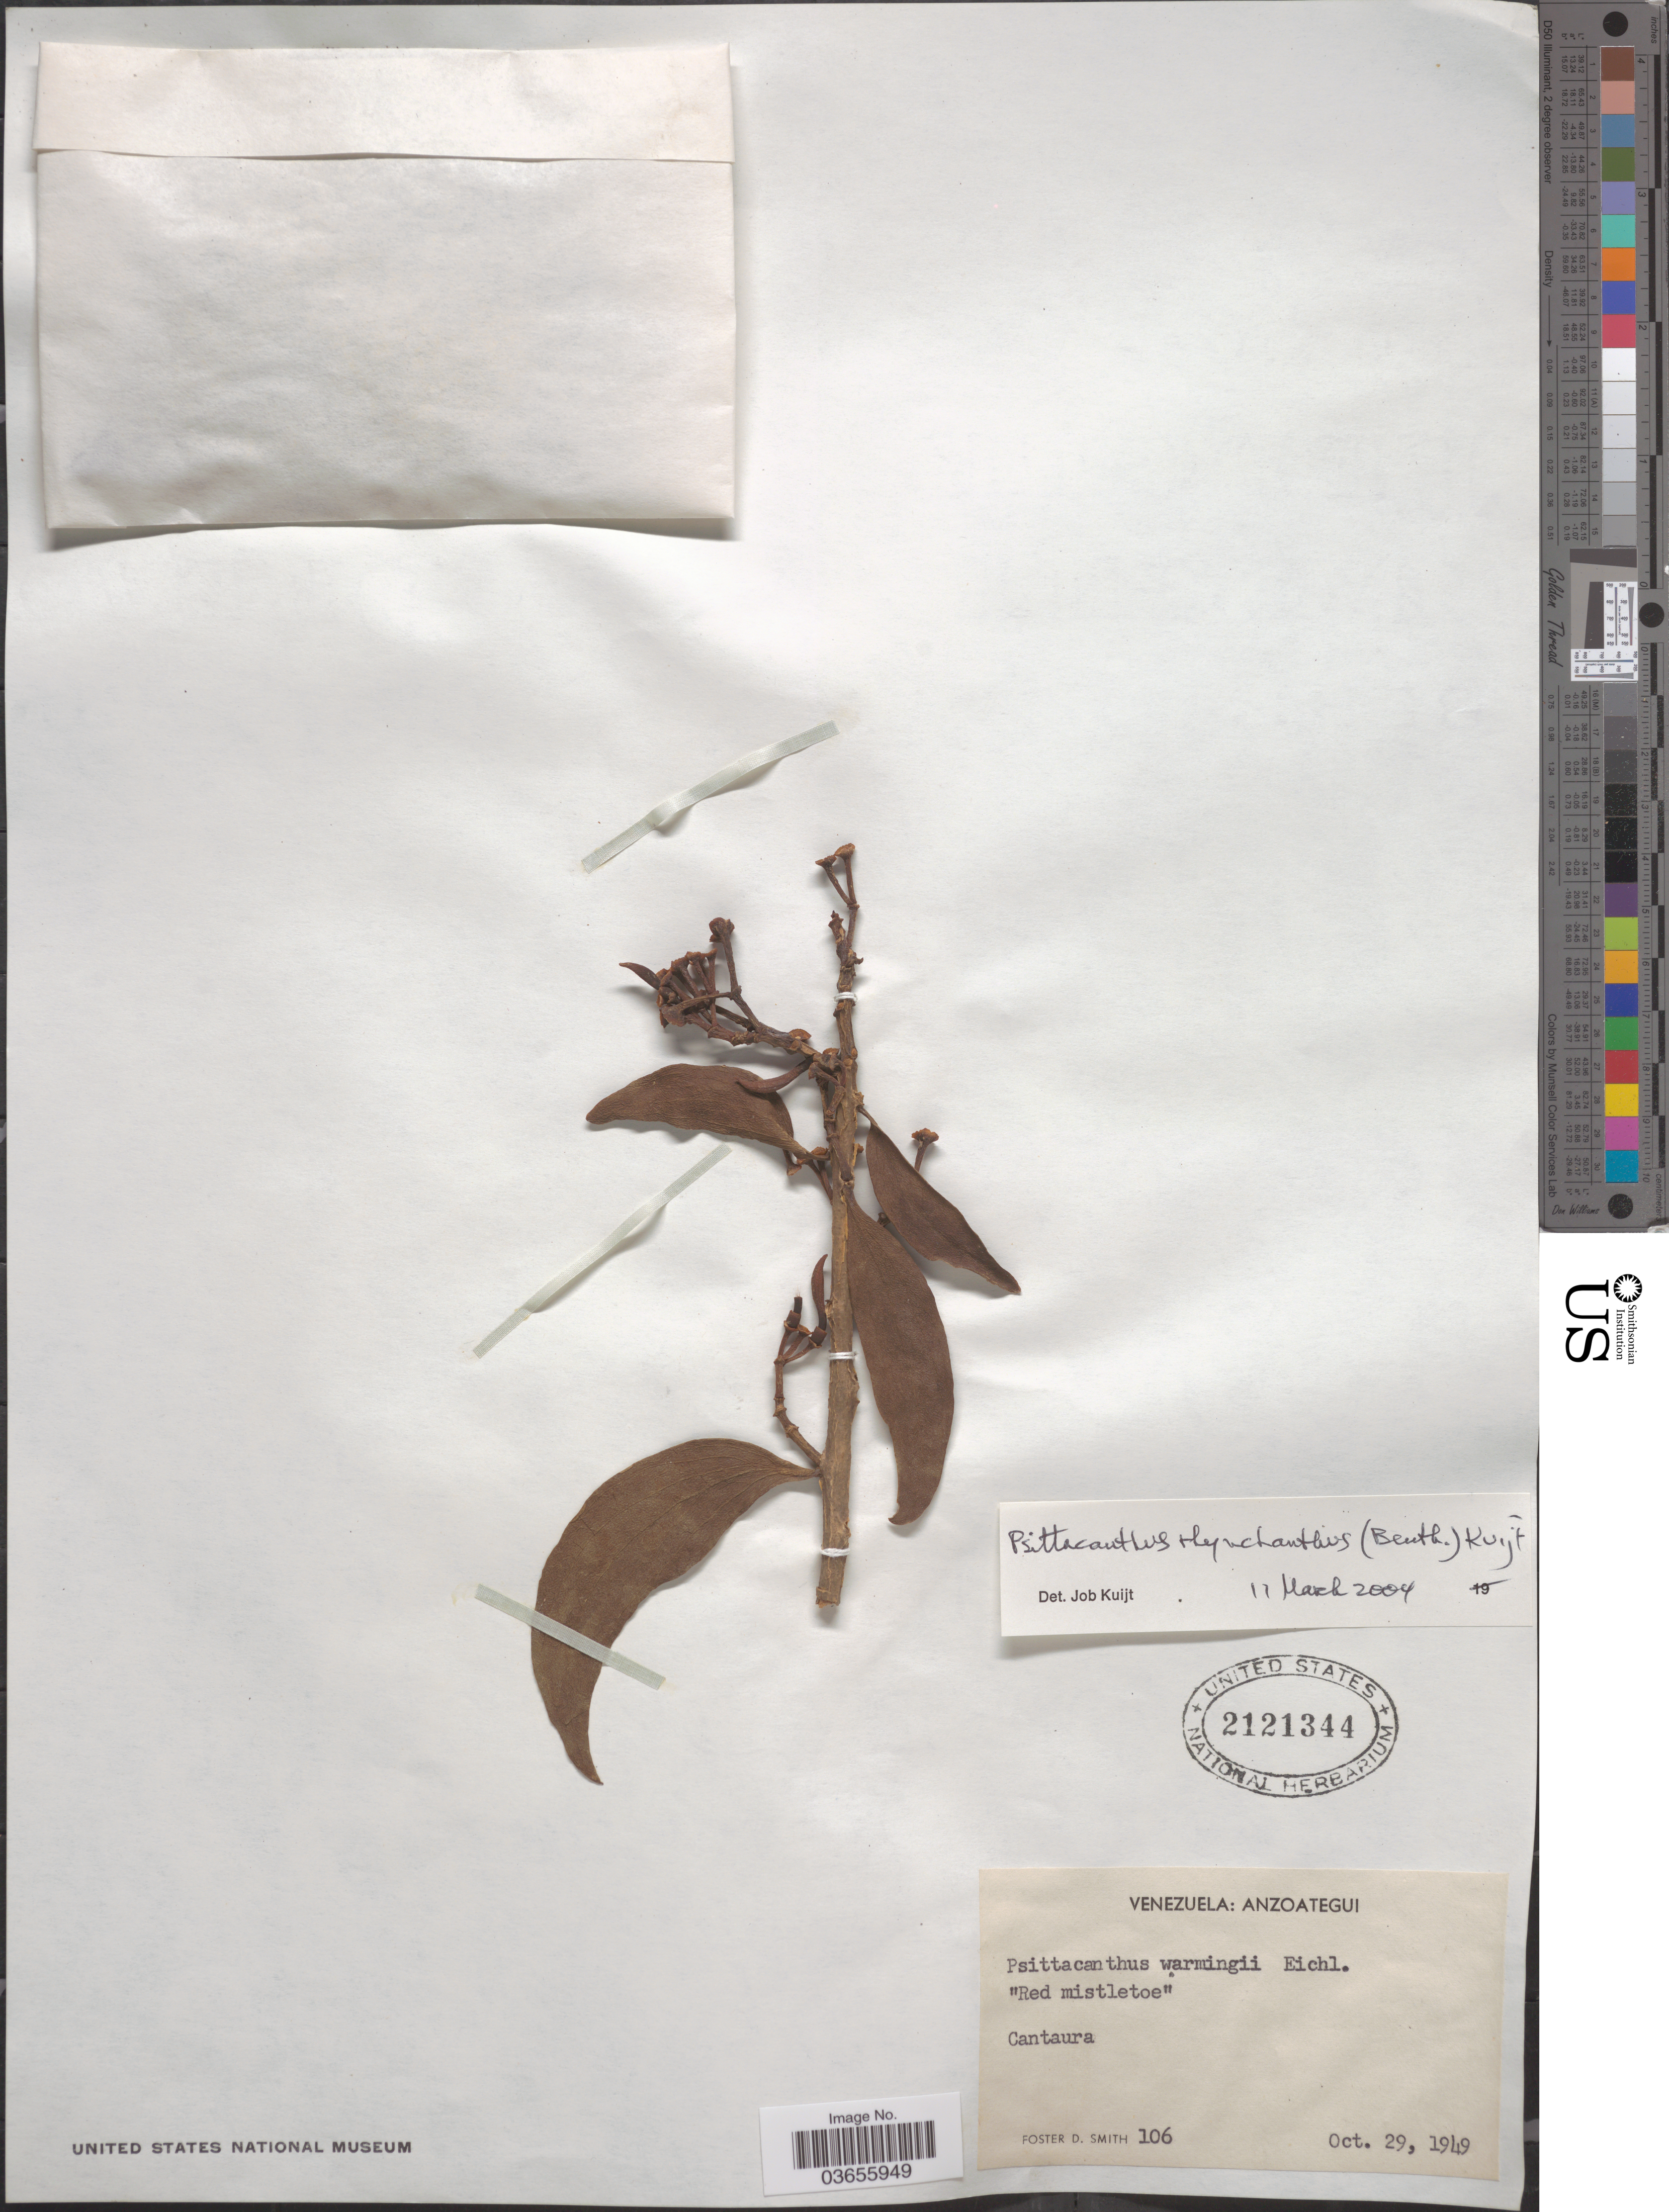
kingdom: Plantae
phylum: Tracheophyta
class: Magnoliopsida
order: Santalales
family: Loranthaceae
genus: Psittacanthus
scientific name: Psittacanthus rhynchanthus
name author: (Benth.) Kuijt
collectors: F. Smith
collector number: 106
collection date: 1949-10-29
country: Venezuela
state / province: Anzoategui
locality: Cantaura.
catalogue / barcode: US 2121344